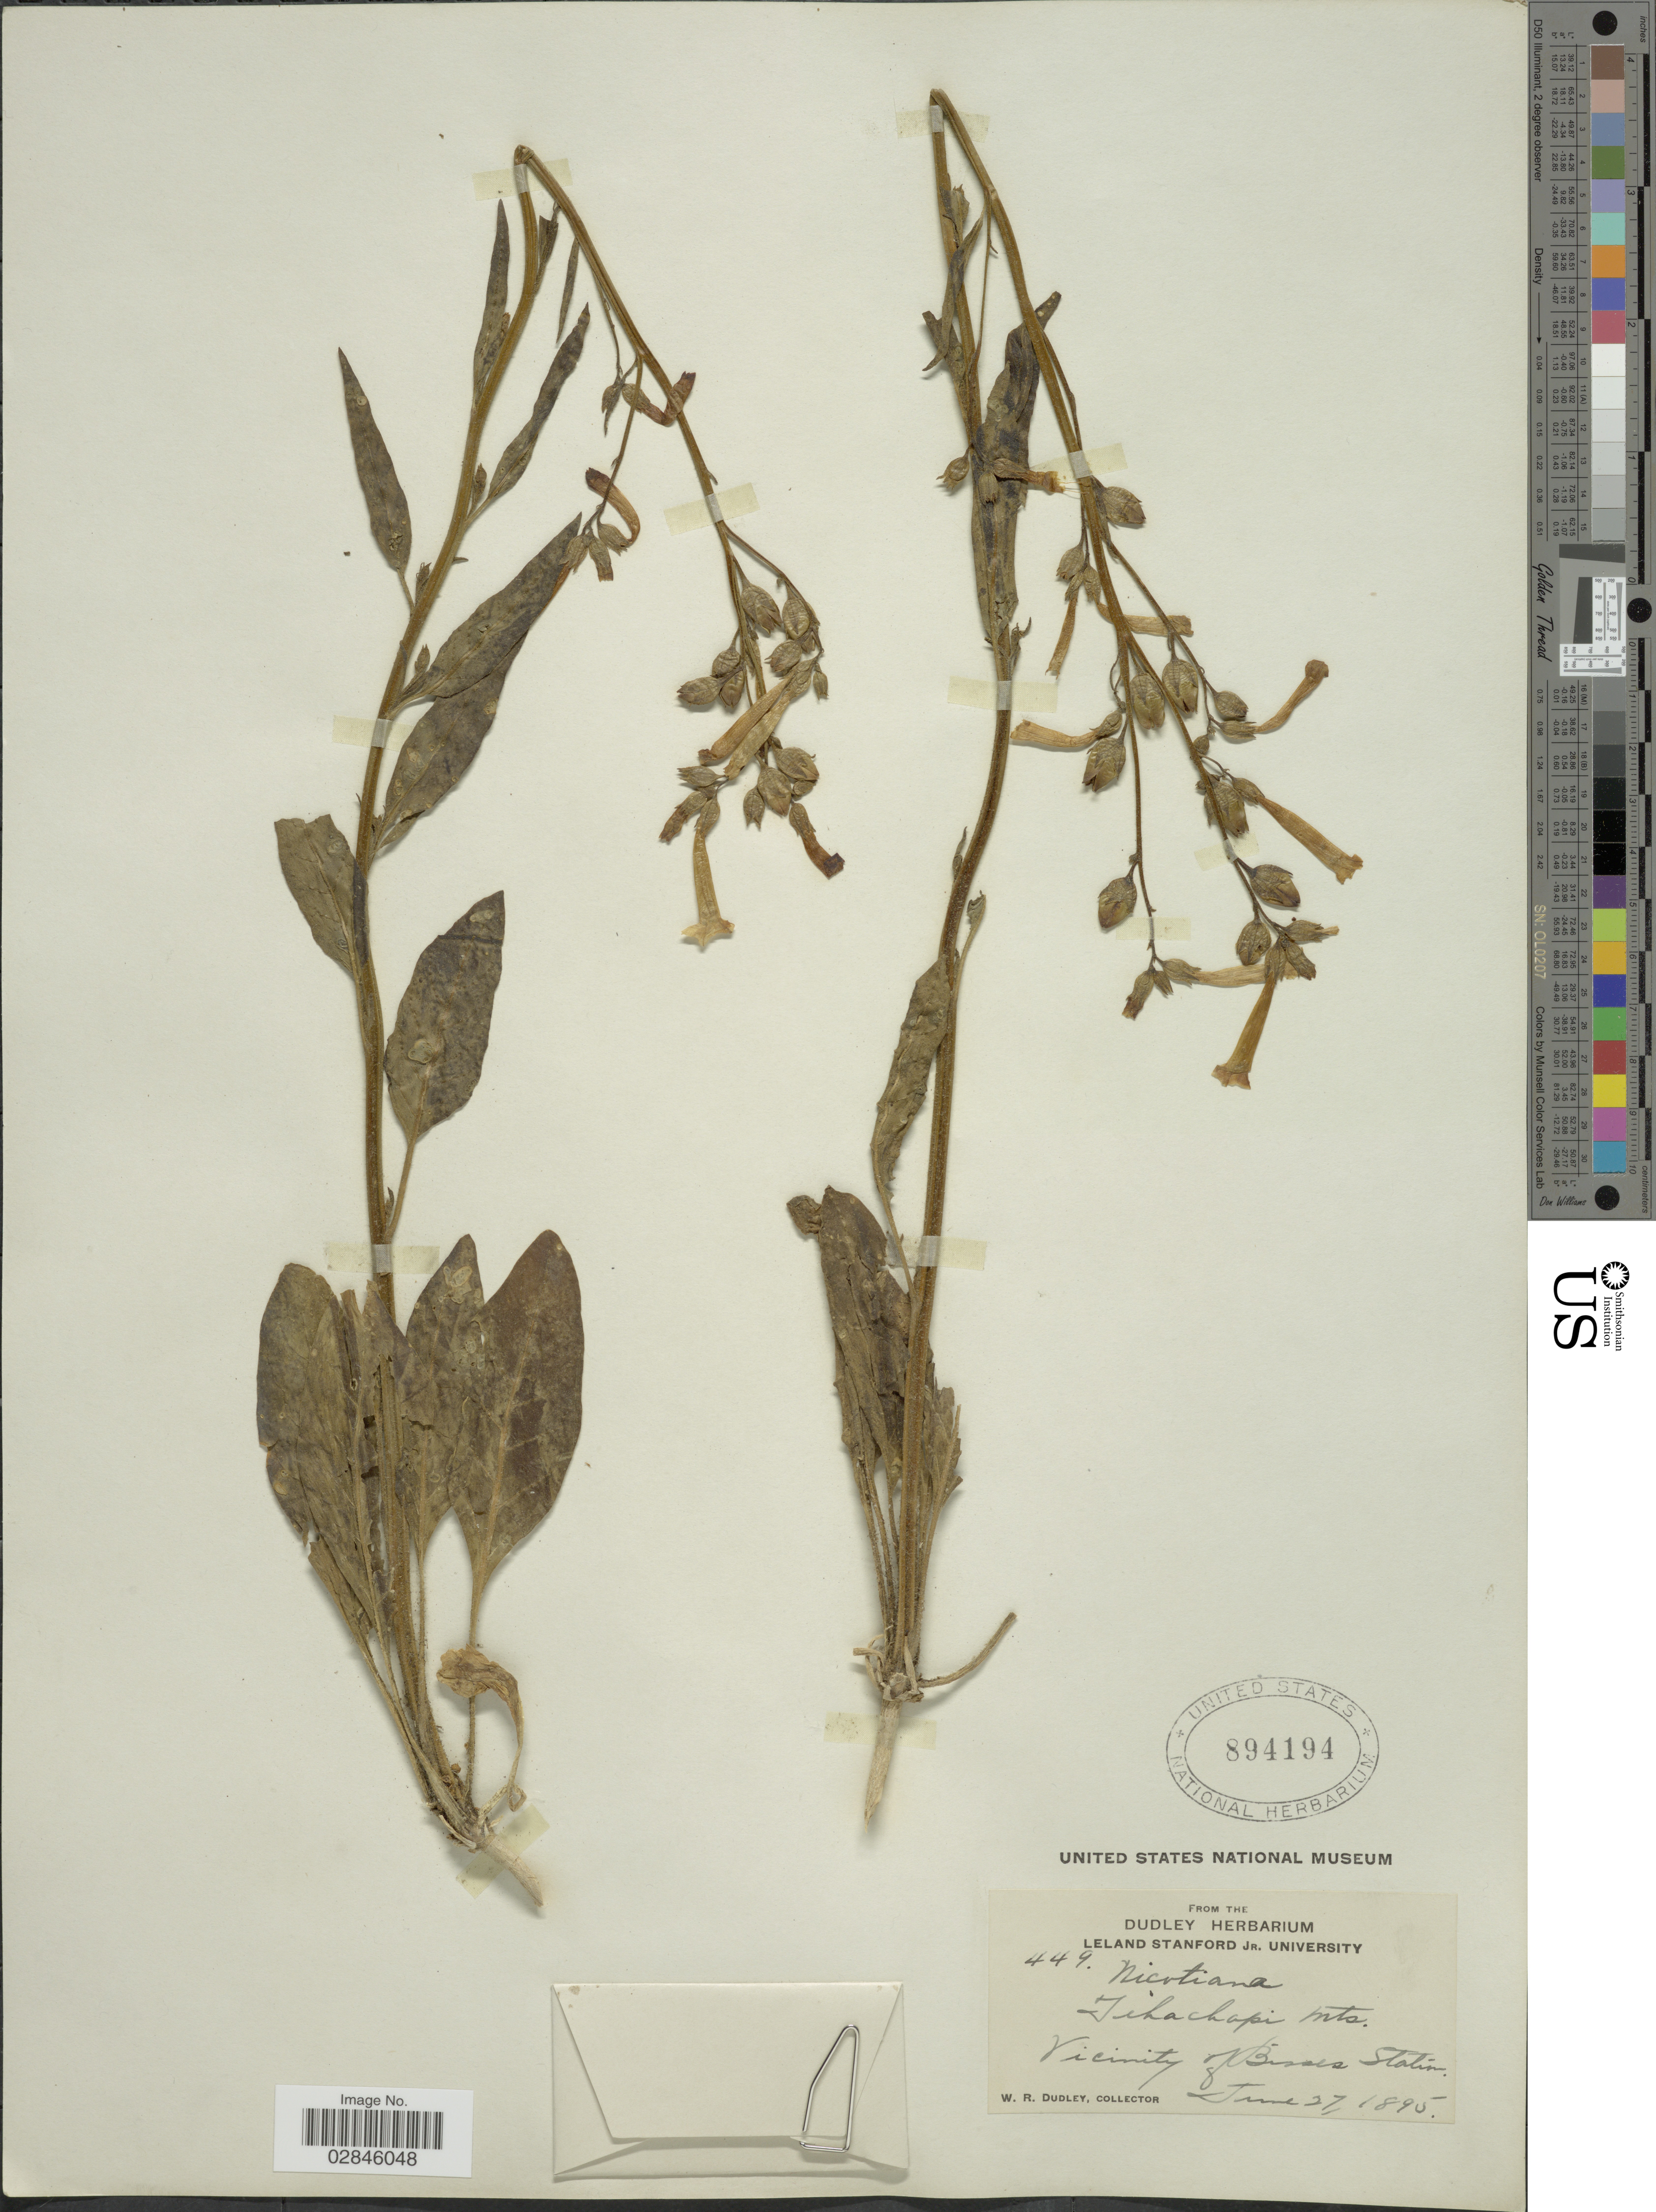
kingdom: Plantae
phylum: Tracheophyta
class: Magnoliopsida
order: Solanales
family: Solanaceae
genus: Nicotiana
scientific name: Nicotiana attenuata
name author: Torr. ex S. Watson in C. King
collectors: W. Dudley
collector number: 449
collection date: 1895-06-27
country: United States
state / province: California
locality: Tihachapi Mts. Vicinity of Bisses Station.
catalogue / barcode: US 894194